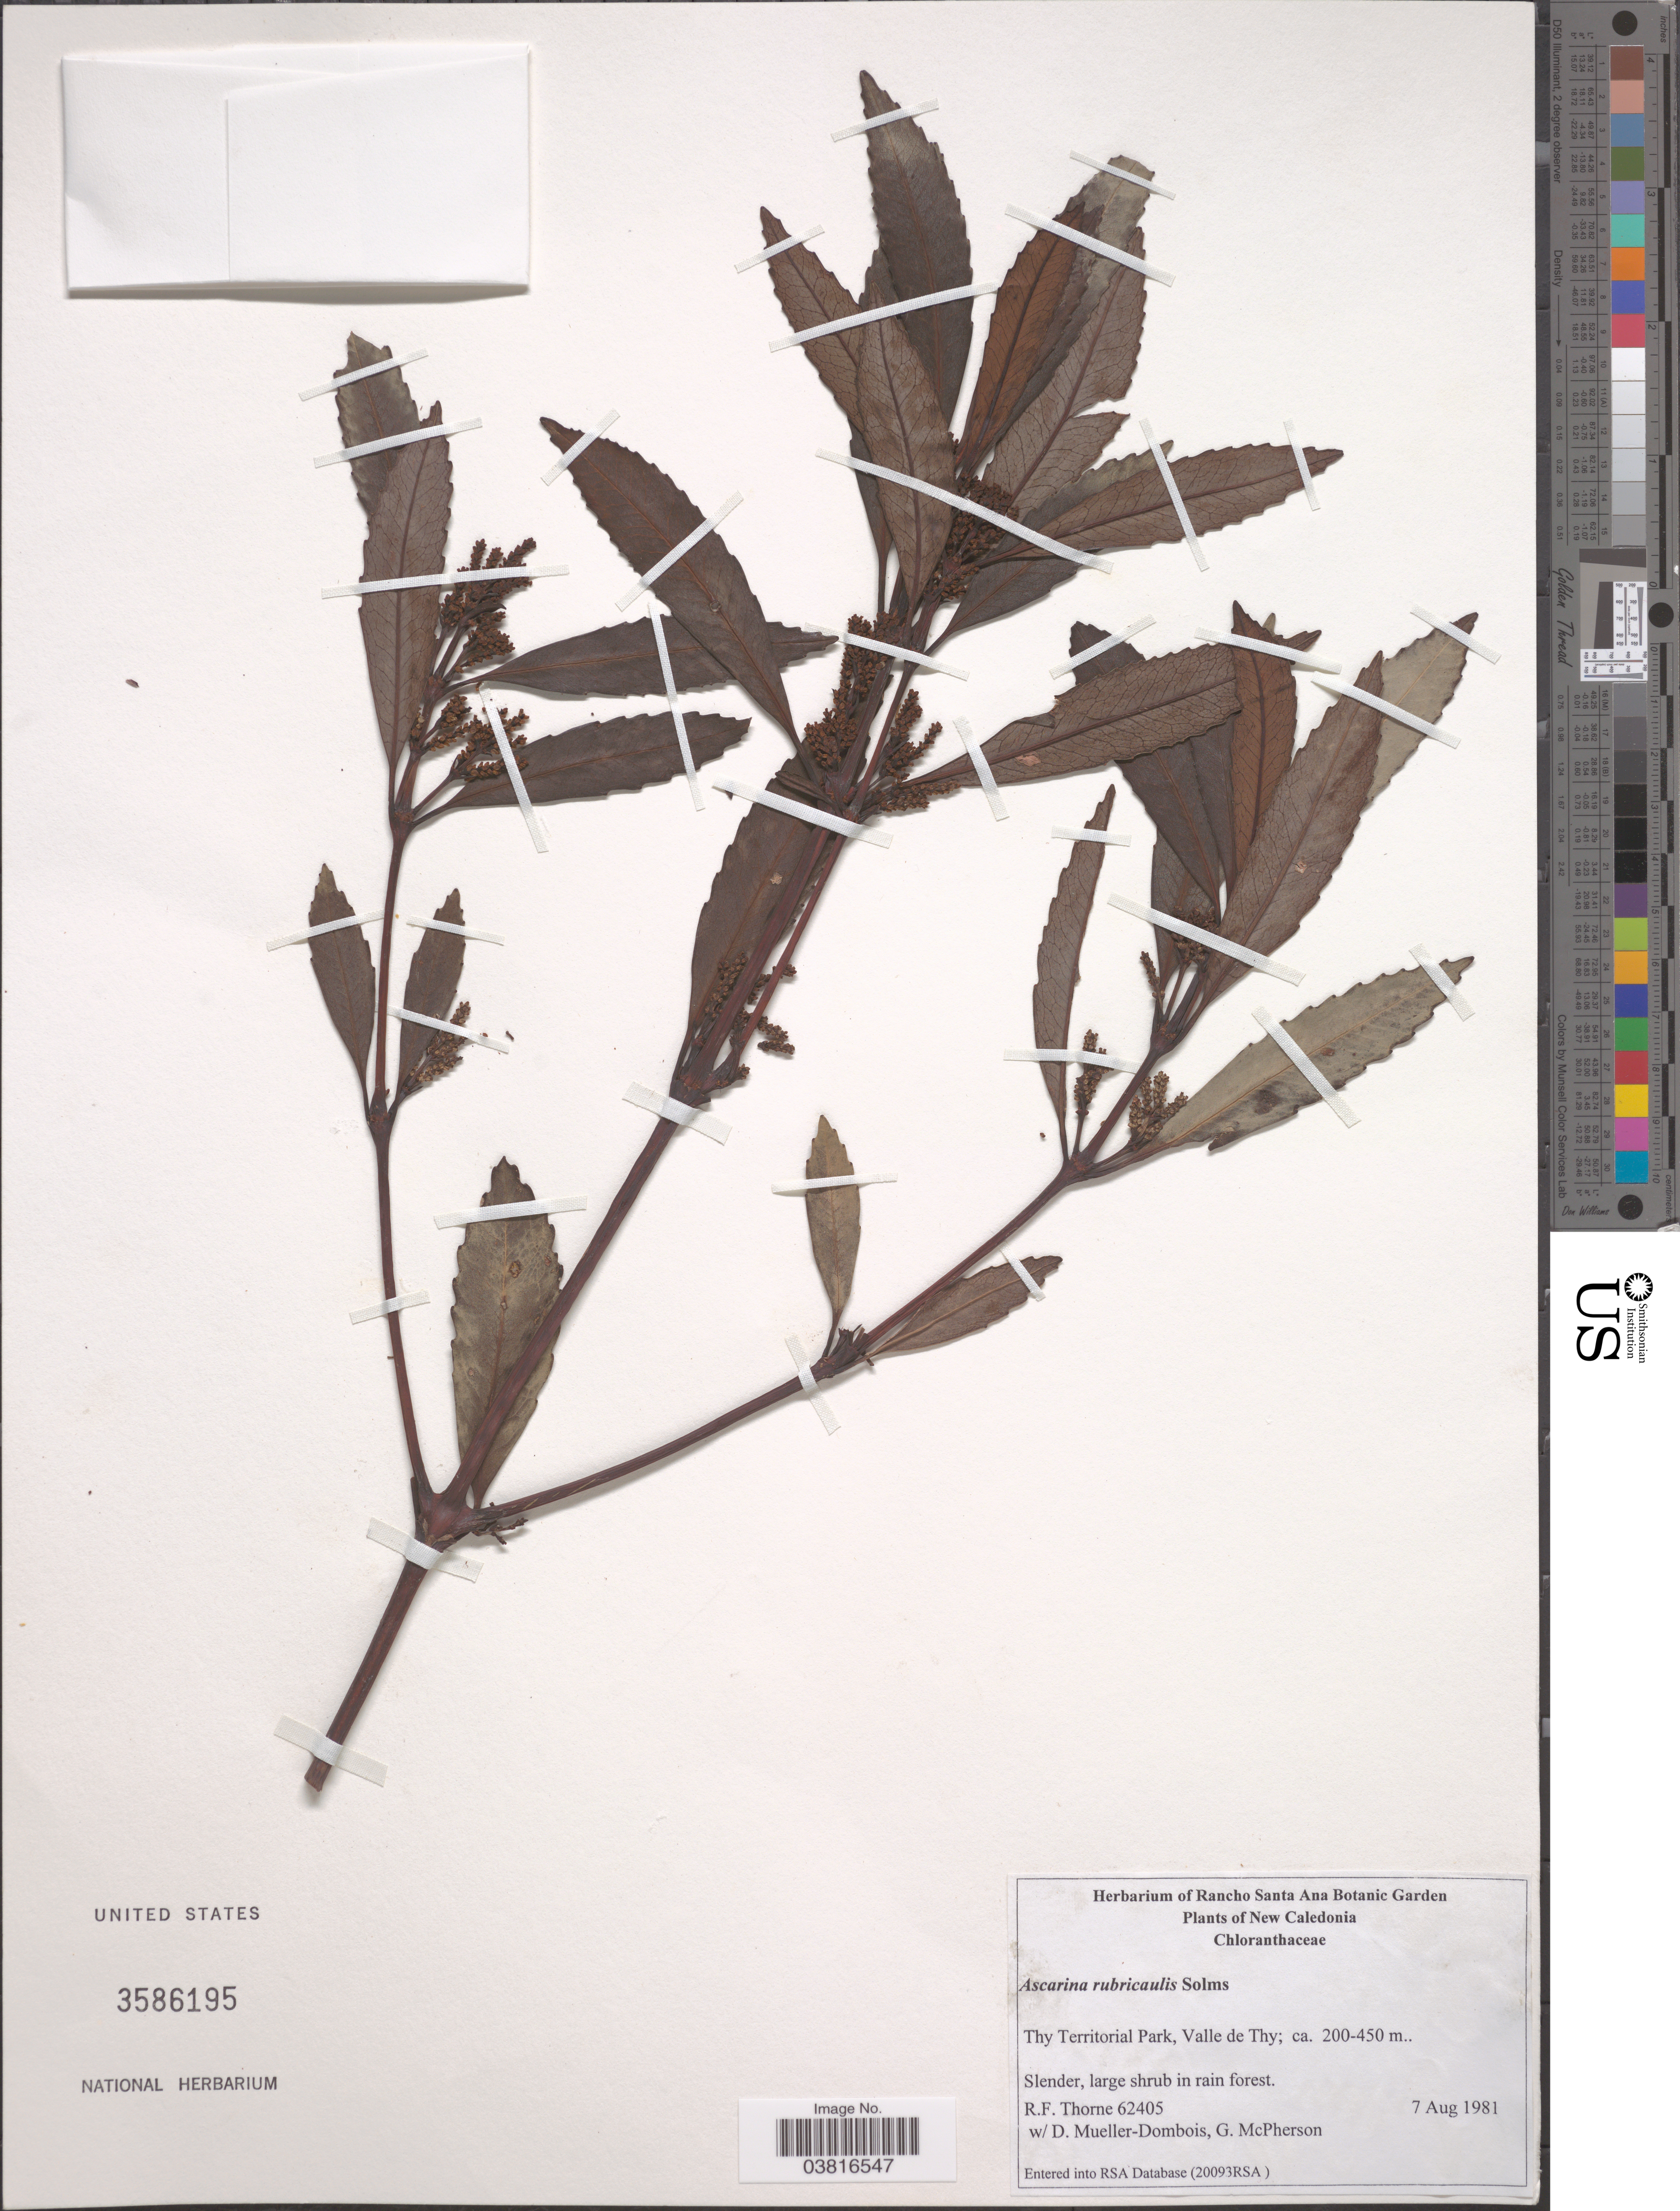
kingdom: Plantae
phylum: Tracheophyta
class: Magnoliopsida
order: Chloranthales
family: Chloranthaceae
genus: Ascarina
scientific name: Ascarina rubricaulis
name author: Solms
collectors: R. Thorne, D. Mueller-Dombois & G. McPherson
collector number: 62405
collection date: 1981-08-07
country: New Caledonia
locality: Thy Territorial Park, Valle de Thy.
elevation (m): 200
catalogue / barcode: US 3586195